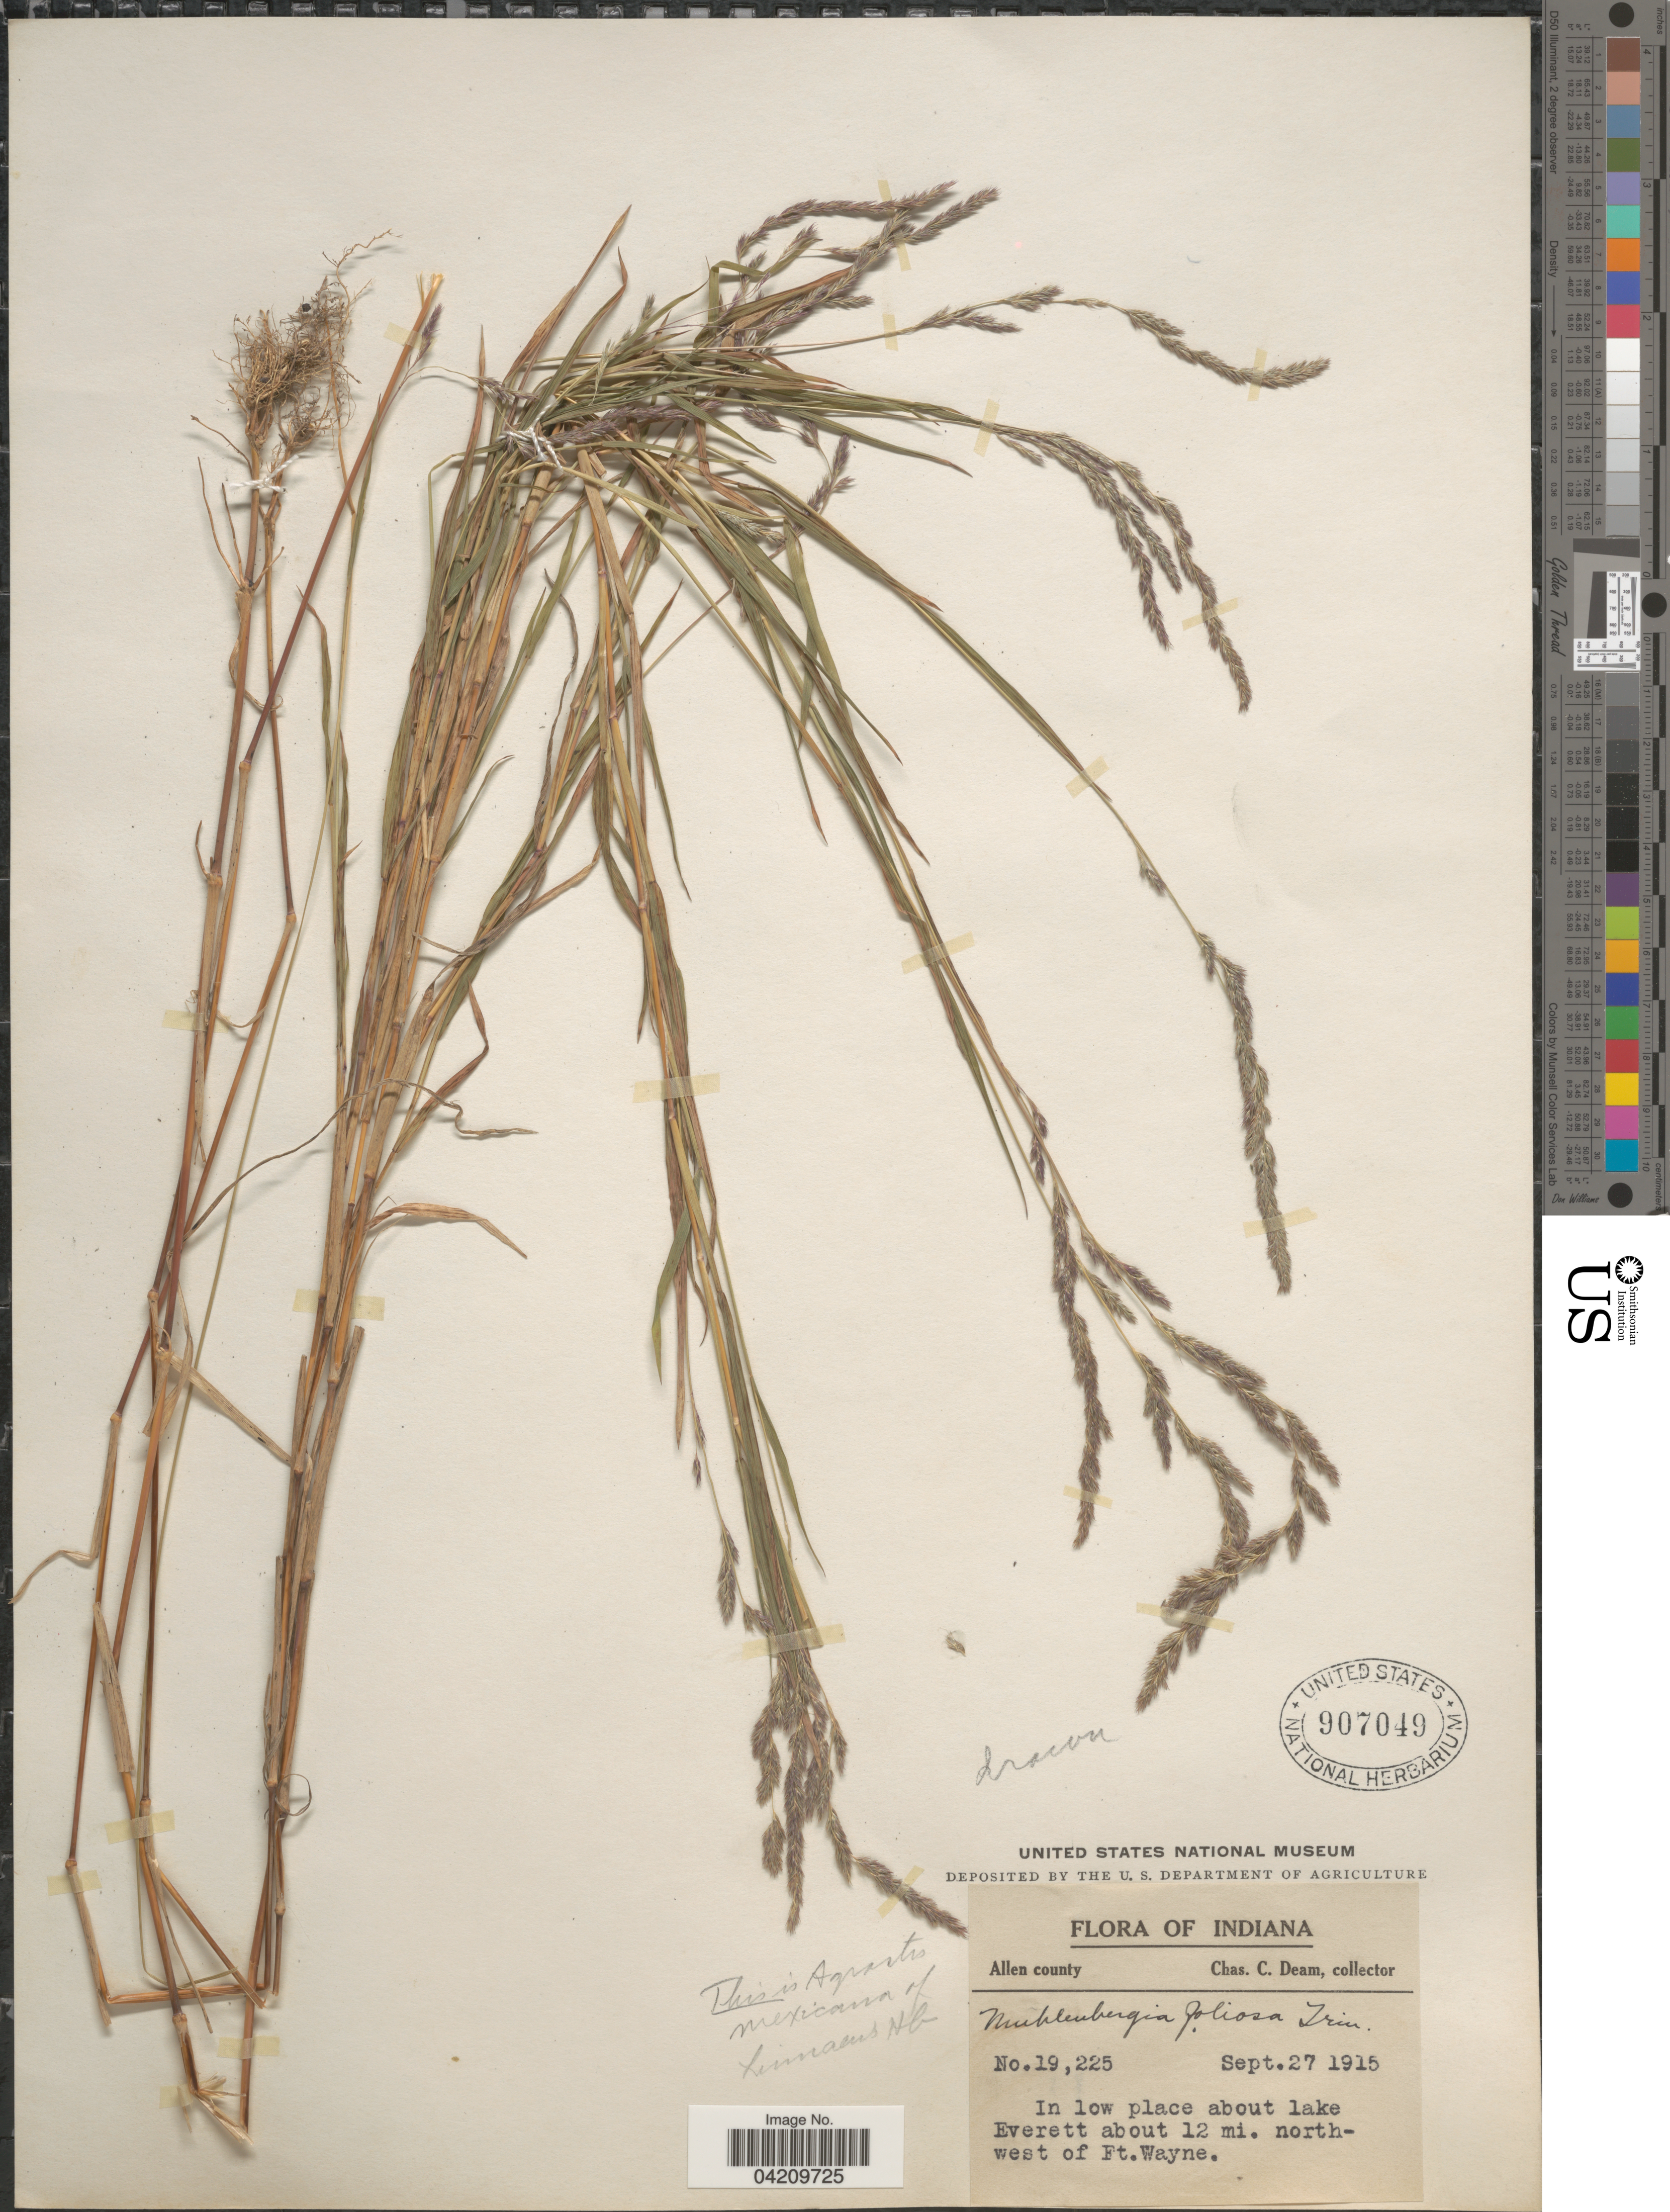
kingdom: Plantae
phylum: Tracheophyta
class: Liliopsida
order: Poales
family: Poaceae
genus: Muhlenbergia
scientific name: Muhlenbergia mexicana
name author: (L.) Trin.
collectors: C. C. Deam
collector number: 19225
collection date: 1915-09-27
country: United States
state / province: Indiana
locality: Allen county. In low place about lake Everett about 12 mi. northwest of Ft. Wayne.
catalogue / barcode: US 907049